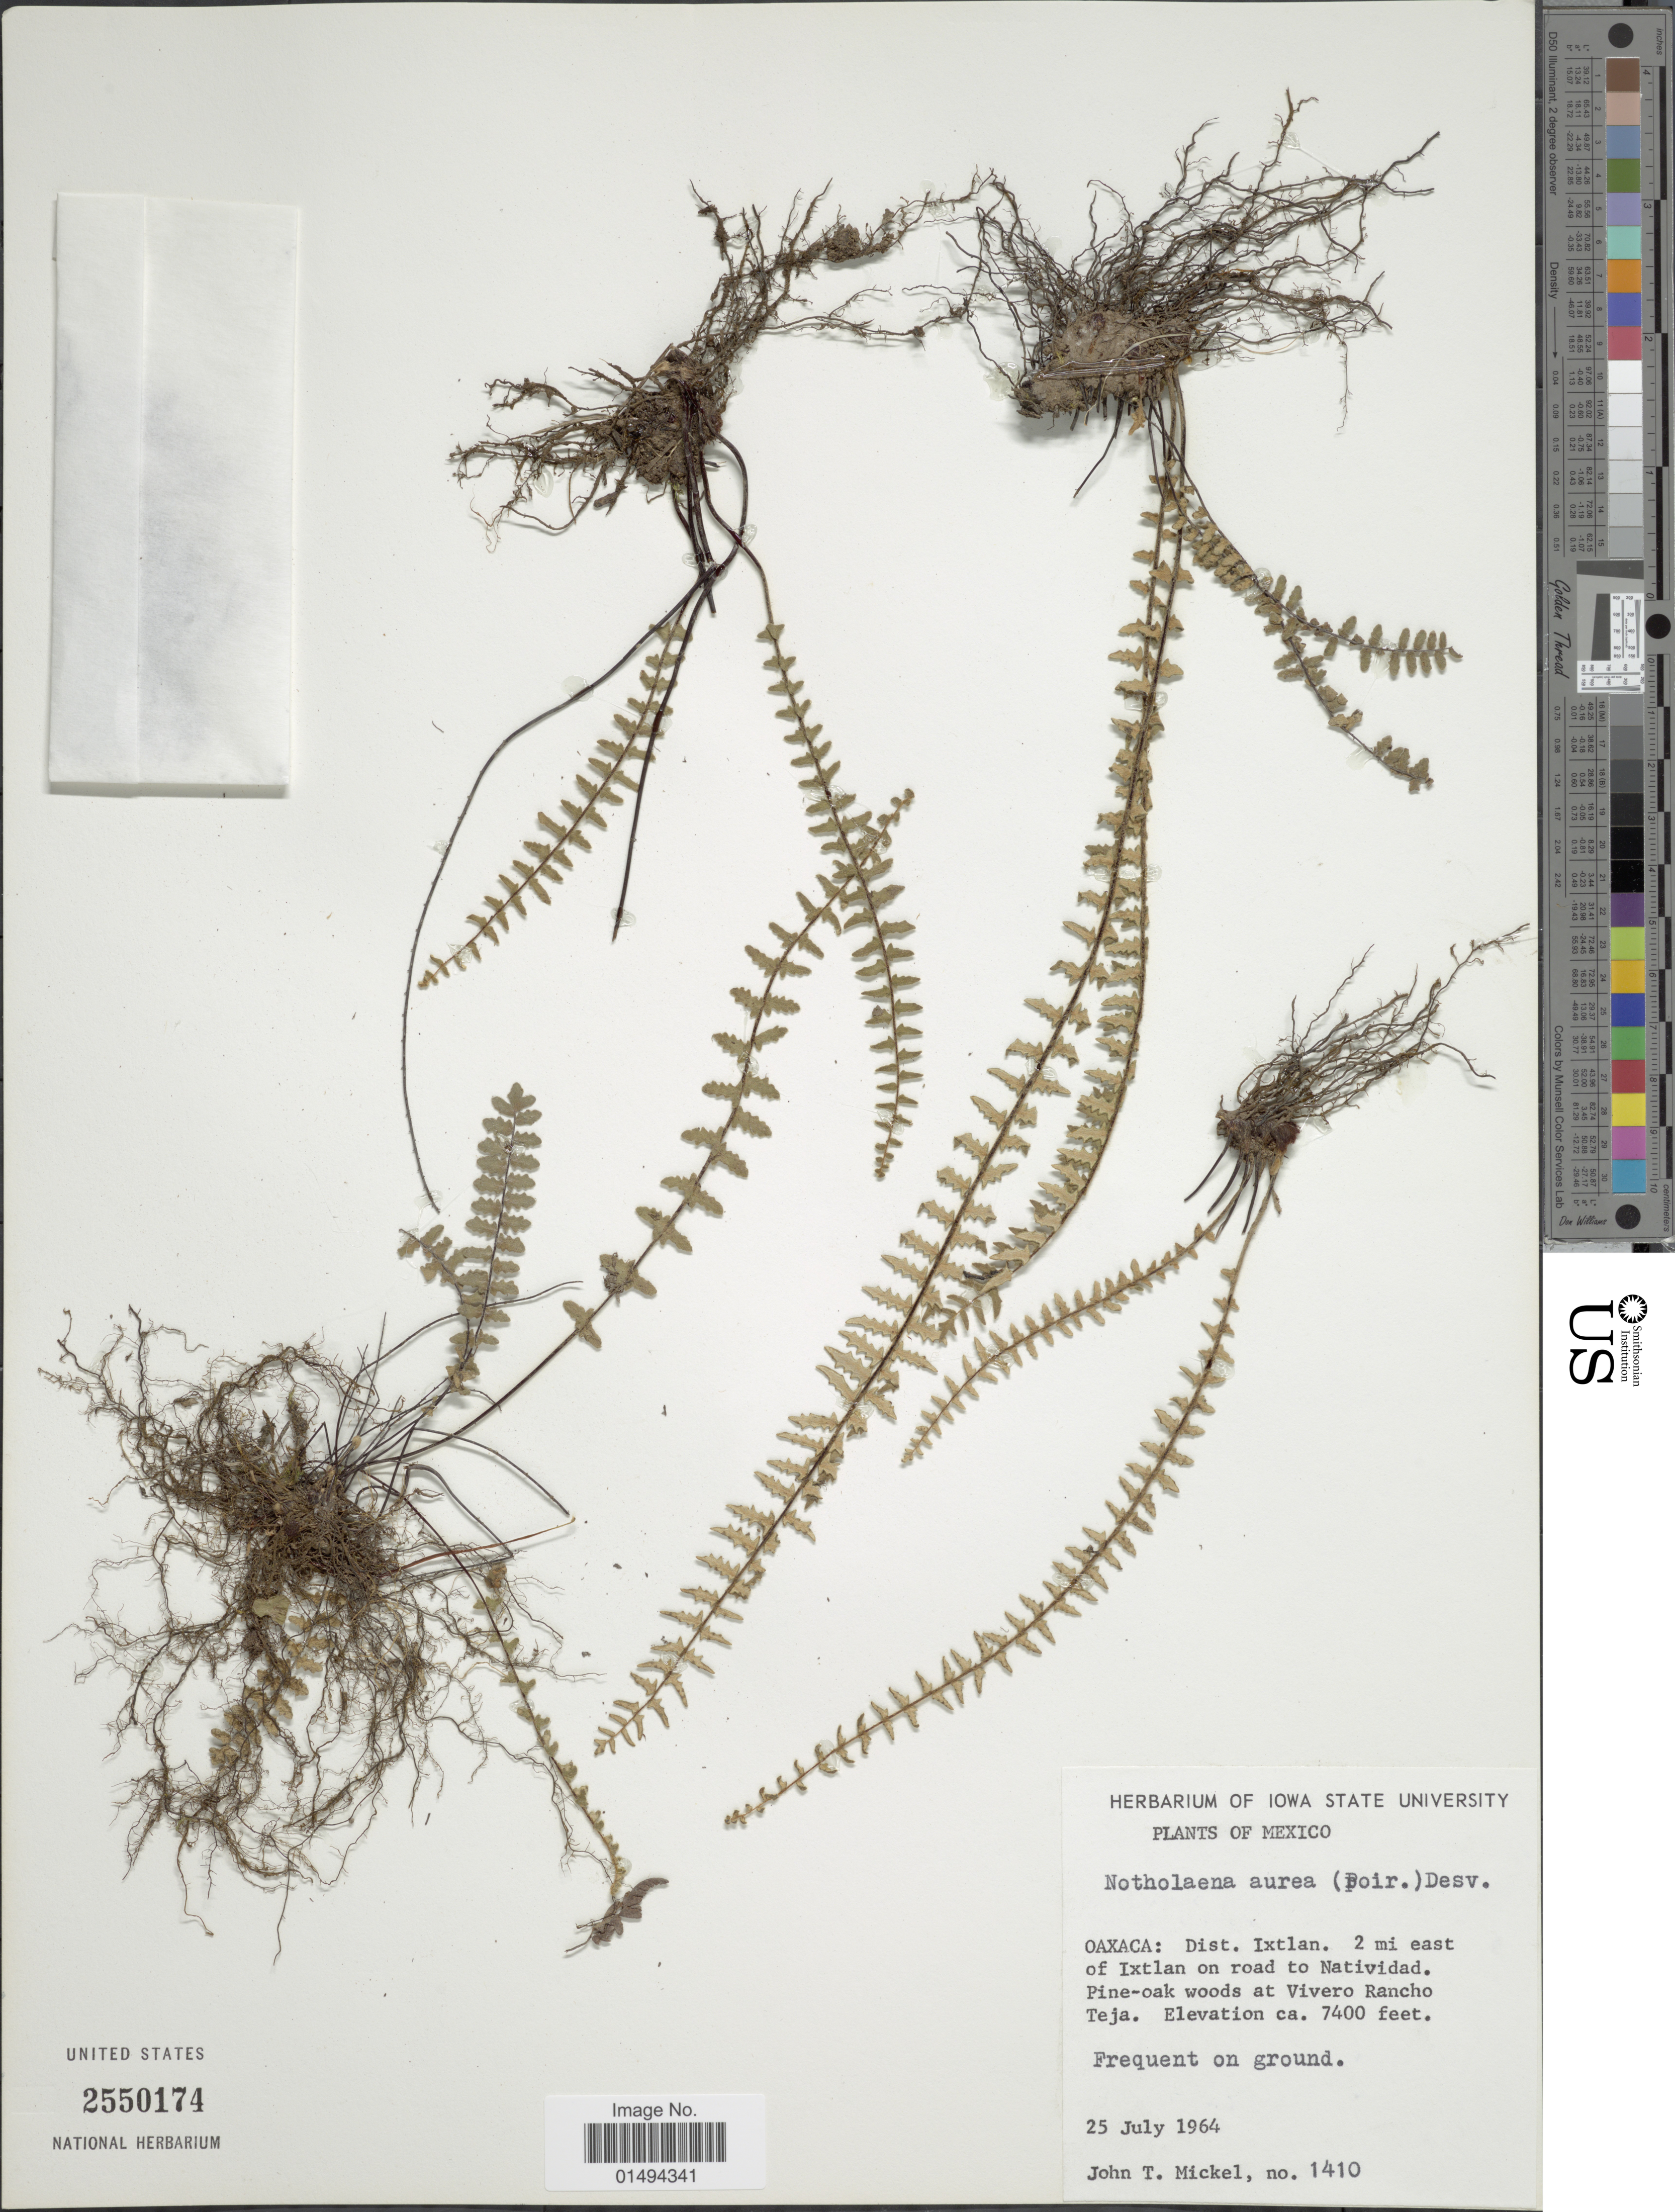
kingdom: Plantae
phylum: Tracheophyta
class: Polypodiopsida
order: Polypodiales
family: Pteridaceae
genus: Myriopteris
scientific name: Myriopteris aurea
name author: (Poir.) Grusz & Windham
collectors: J. T. Mickel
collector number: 1410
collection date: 1964-07-25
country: Mexico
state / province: Oaxaca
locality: Dist. Ixtlan. e mi east of Ixtlan on road to Natividad. Pine oak woods at Vivero Rancho Teja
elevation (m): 2256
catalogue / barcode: US 2550174